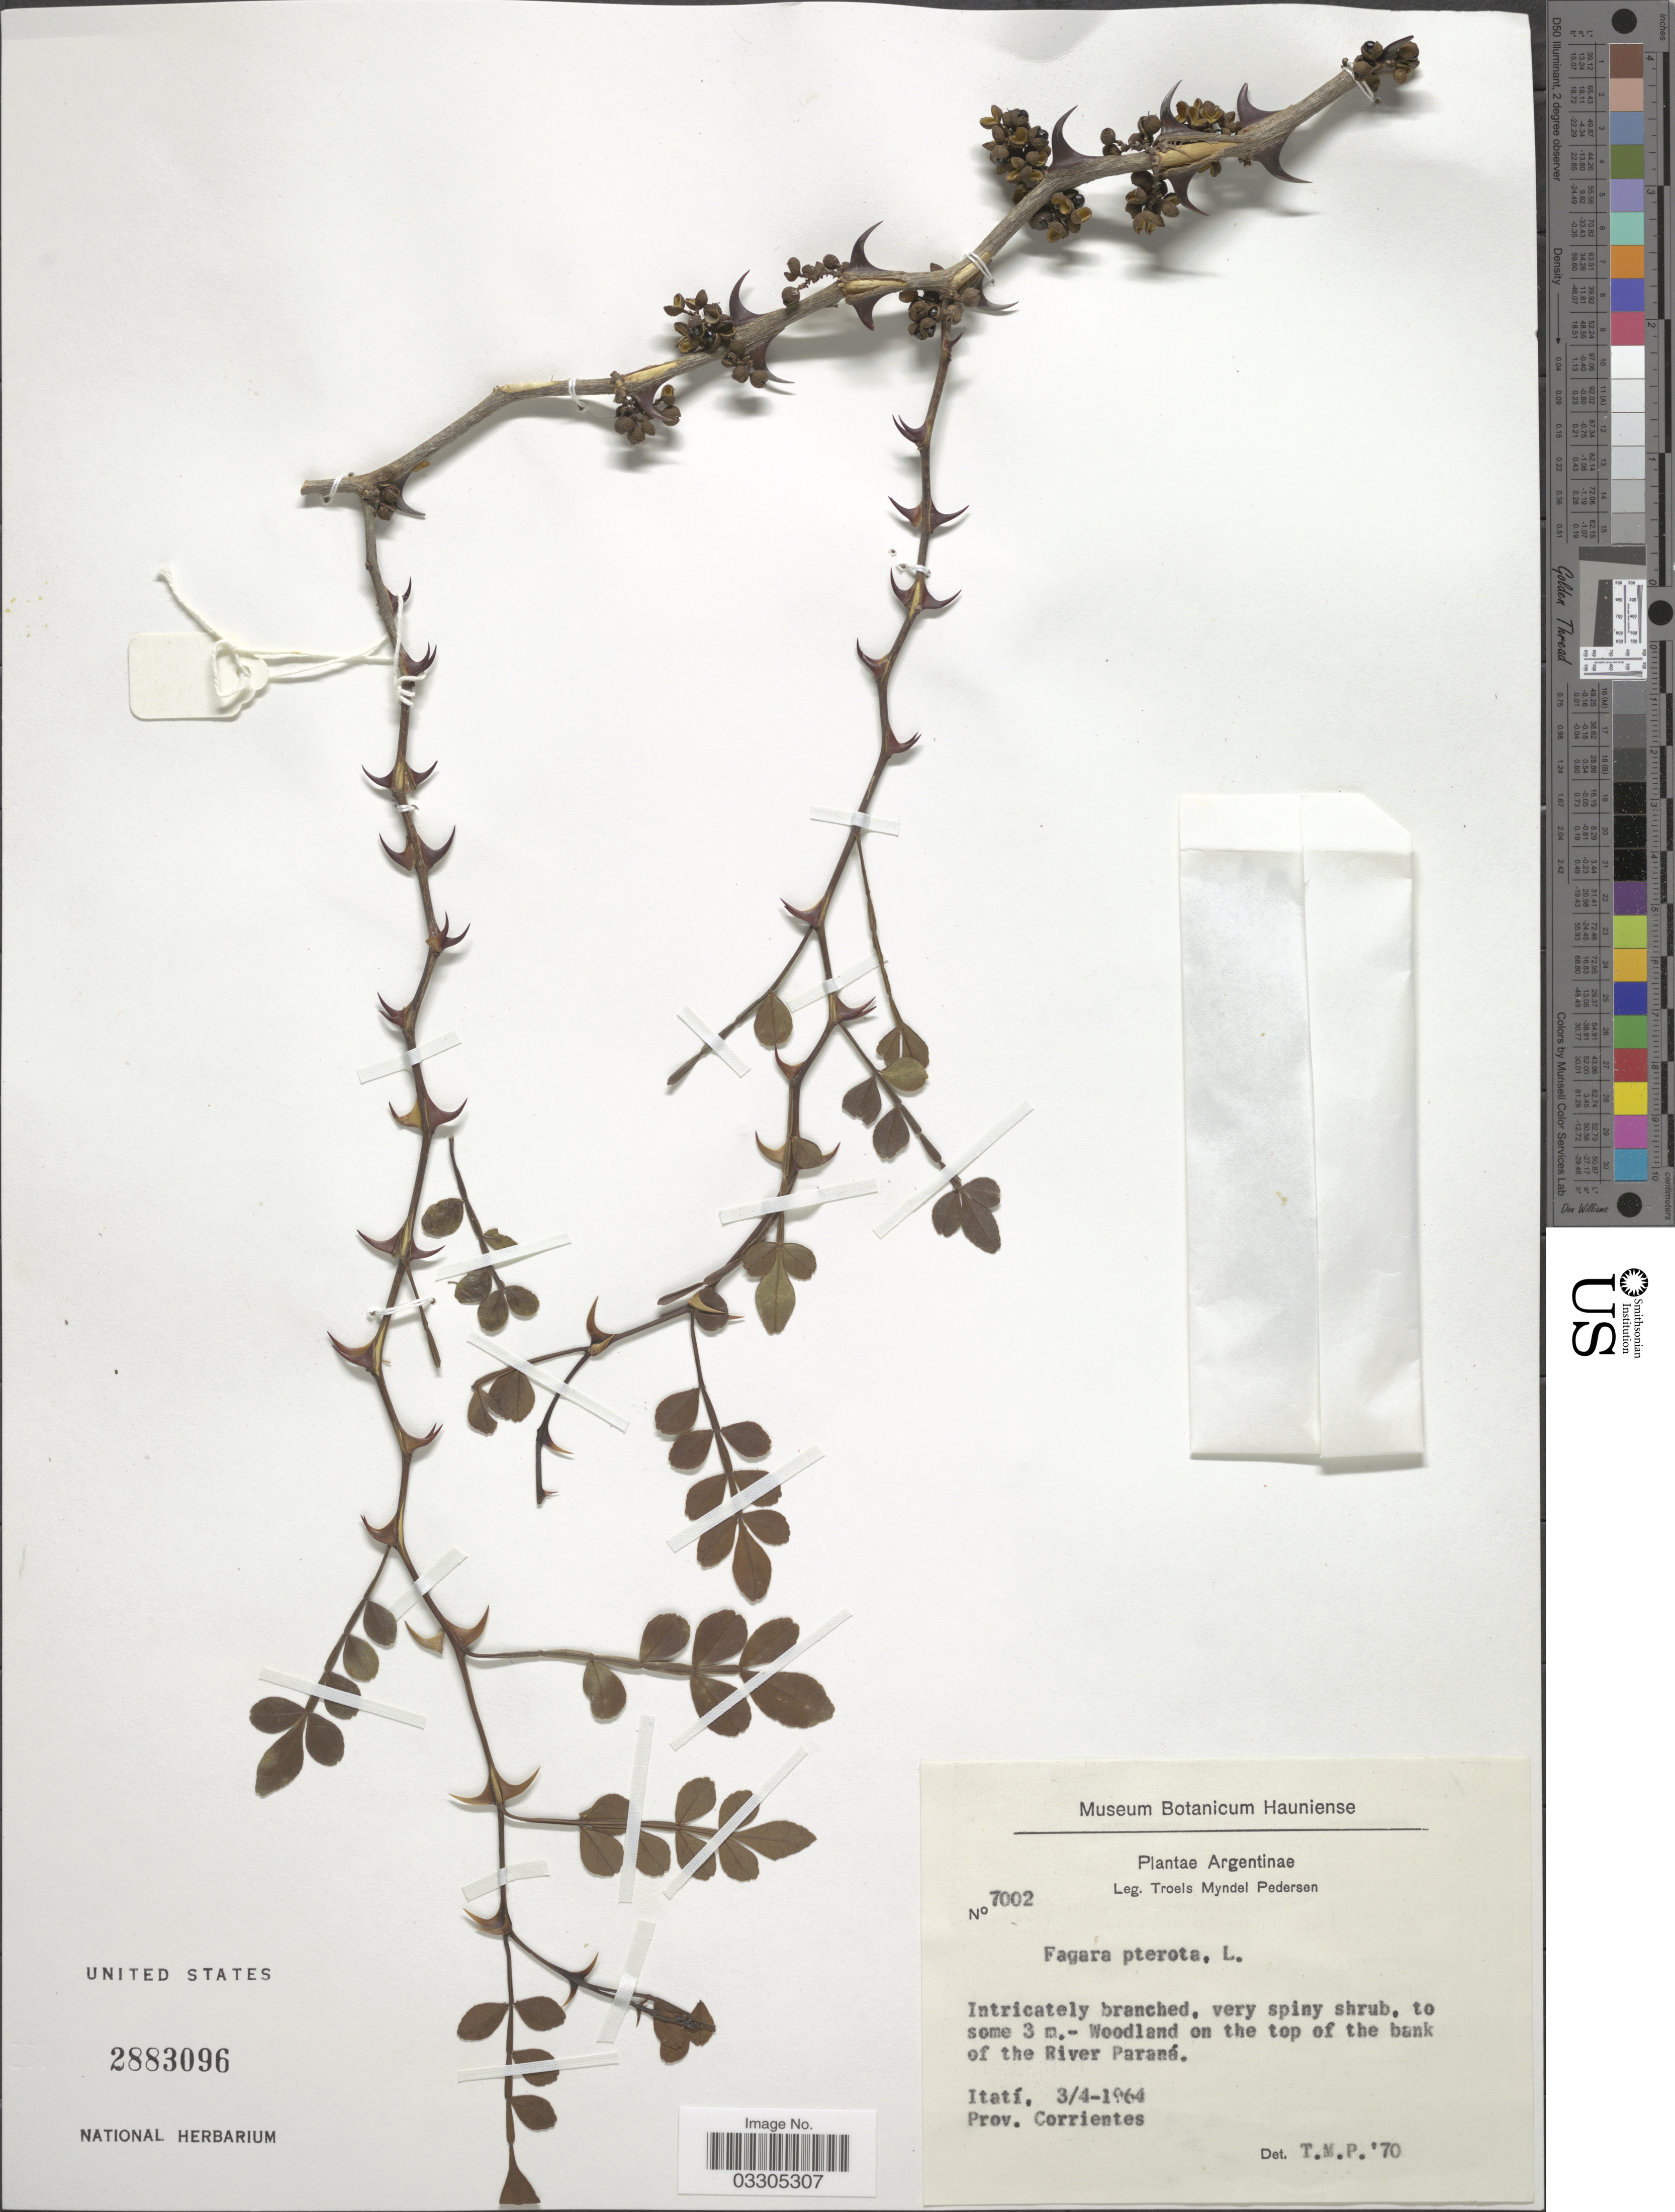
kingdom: Plantae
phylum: Tracheophyta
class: Magnoliopsida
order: Sapindales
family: Rutaceae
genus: Zanthoxylum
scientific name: Zanthoxylum fagara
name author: (L.) Sarg.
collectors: T. Pederson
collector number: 7002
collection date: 1964-04-03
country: Argentina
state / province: Corrientes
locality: Woodland on the top of the bank of the River Paraná. Itatí.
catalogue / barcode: US 2883096